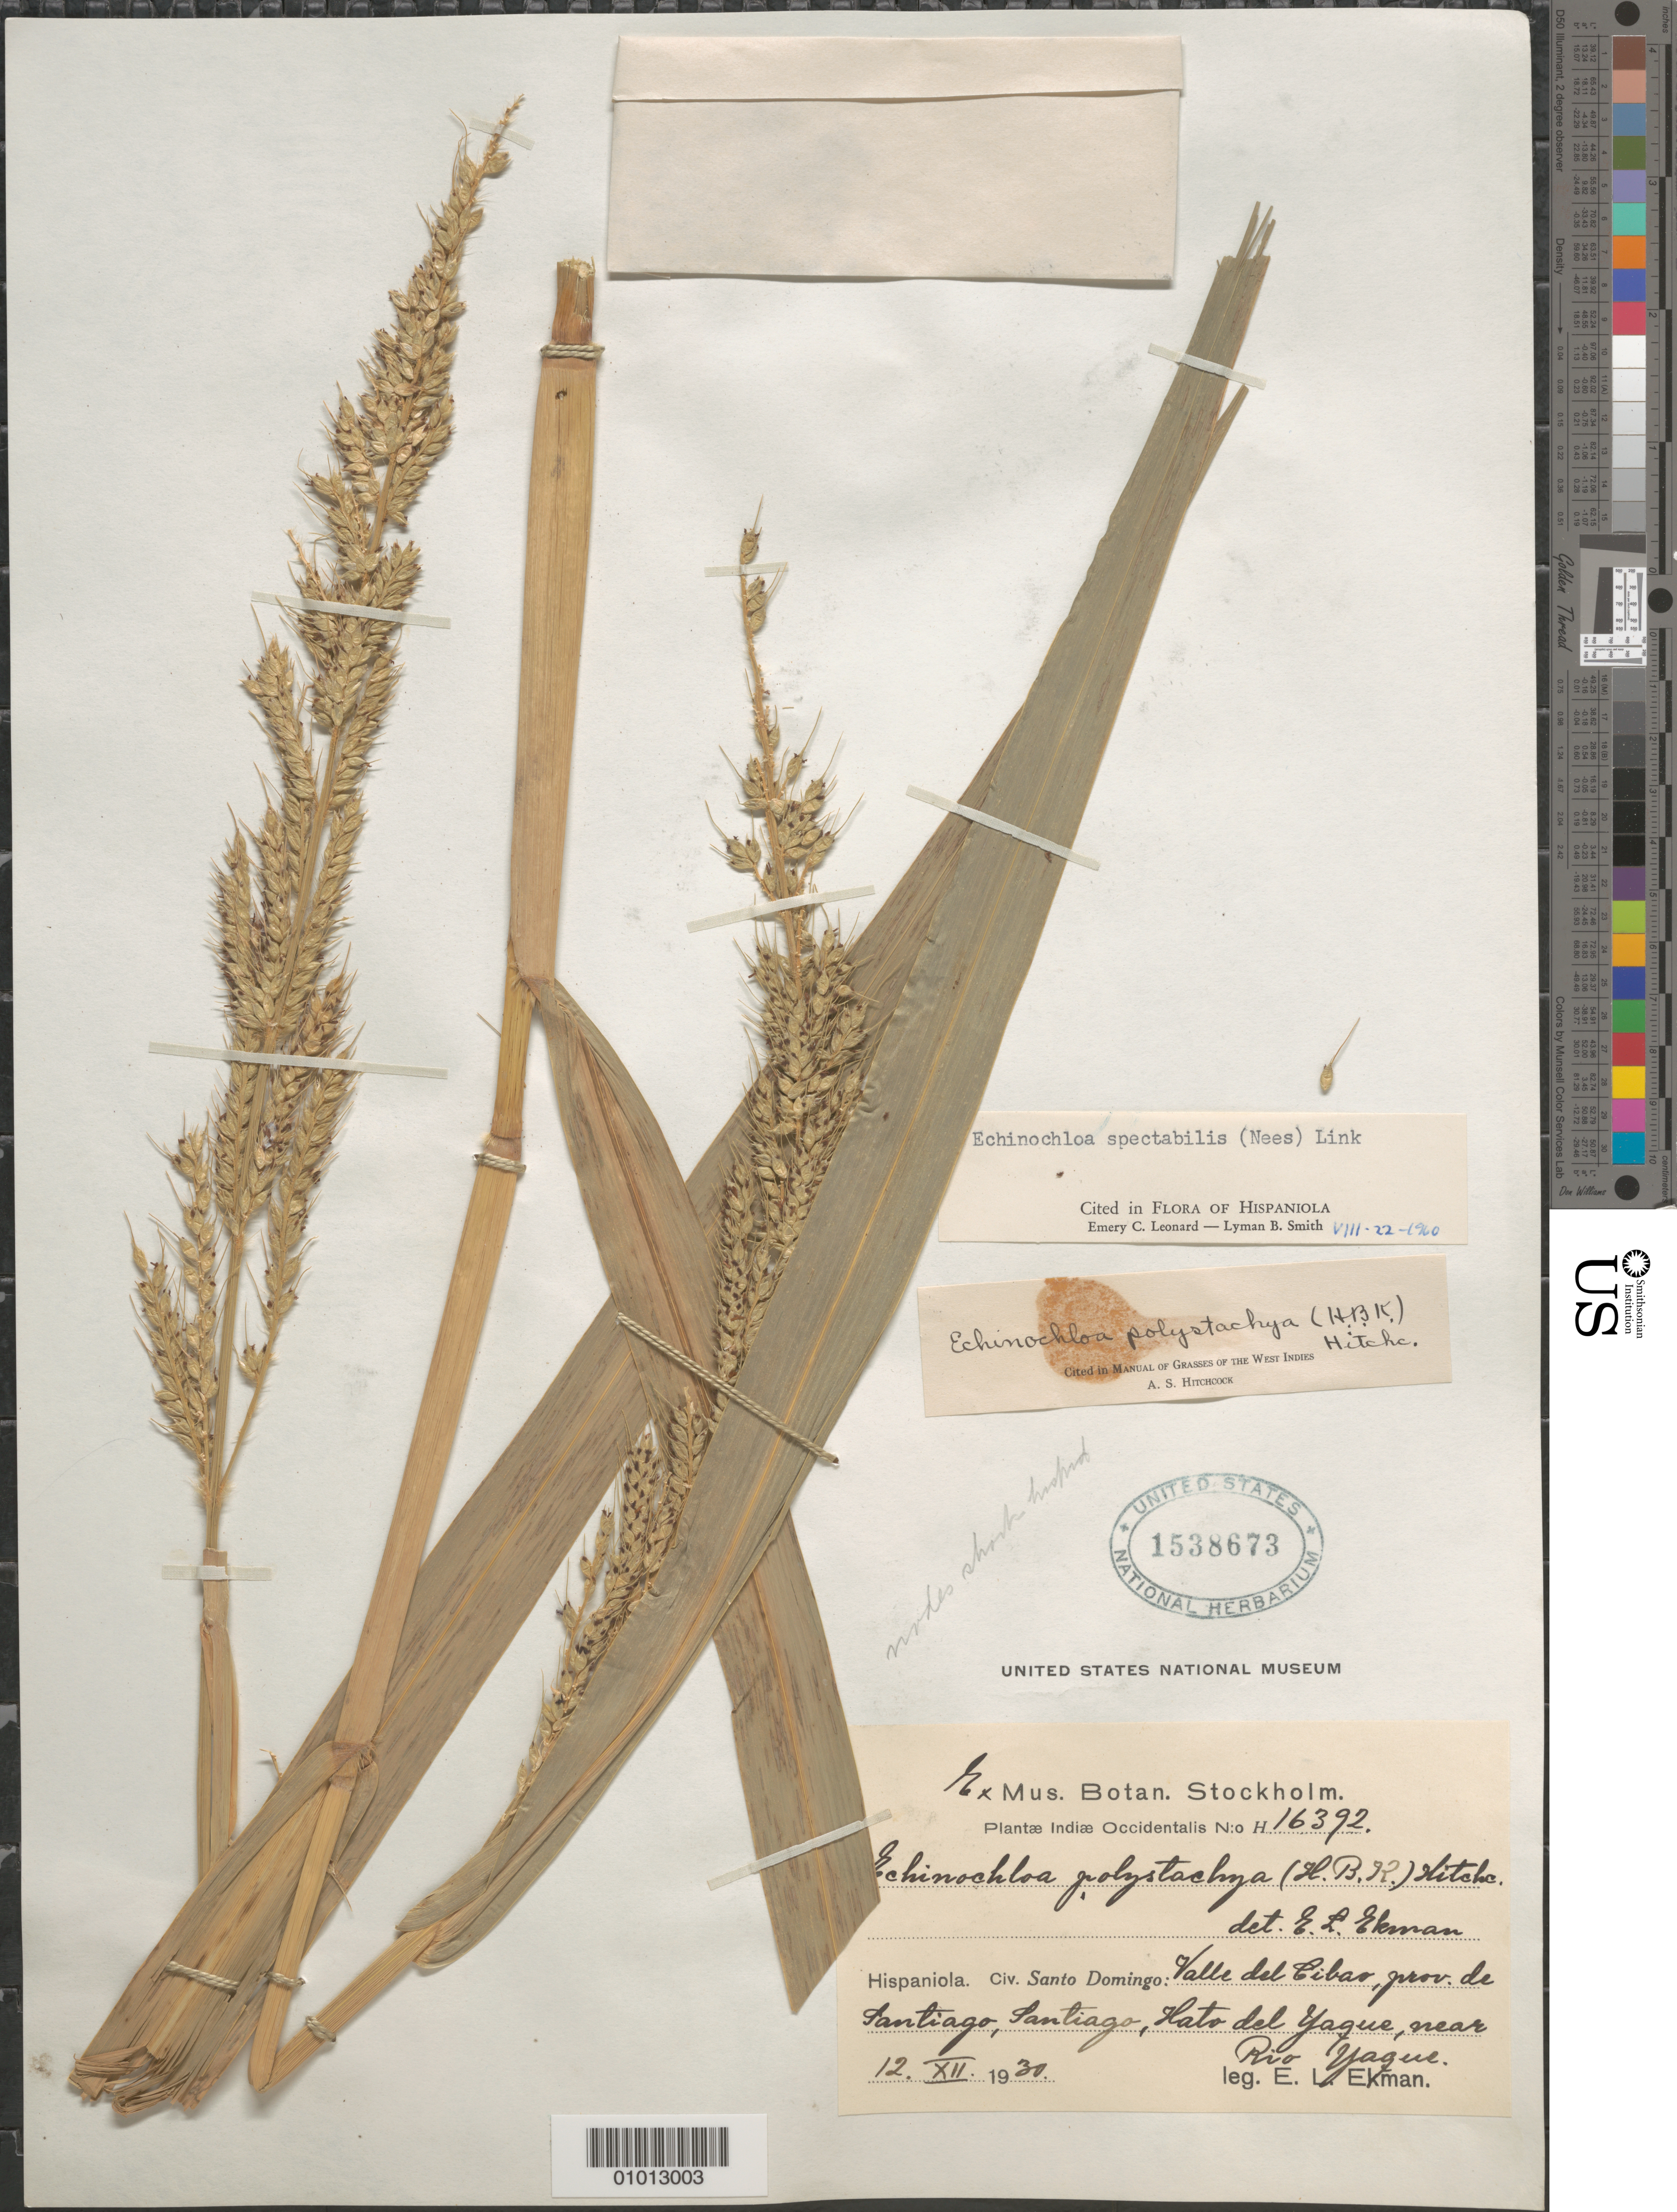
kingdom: Plantae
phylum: Tracheophyta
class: Liliopsida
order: Poales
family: Poaceae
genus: Echinochloa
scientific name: Echinochloa polystachya var. spectabilis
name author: (Nees ex Trin.) Mart. Crov.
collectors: E. L. Ekman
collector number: H 16392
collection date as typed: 12 Dec 1930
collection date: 1930-12-12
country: Dominican Republic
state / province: Santiago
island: Hispaniola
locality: Valle del Cibao, Santiago, Hato del Yaque, near Río Yaque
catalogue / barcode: US 1538673